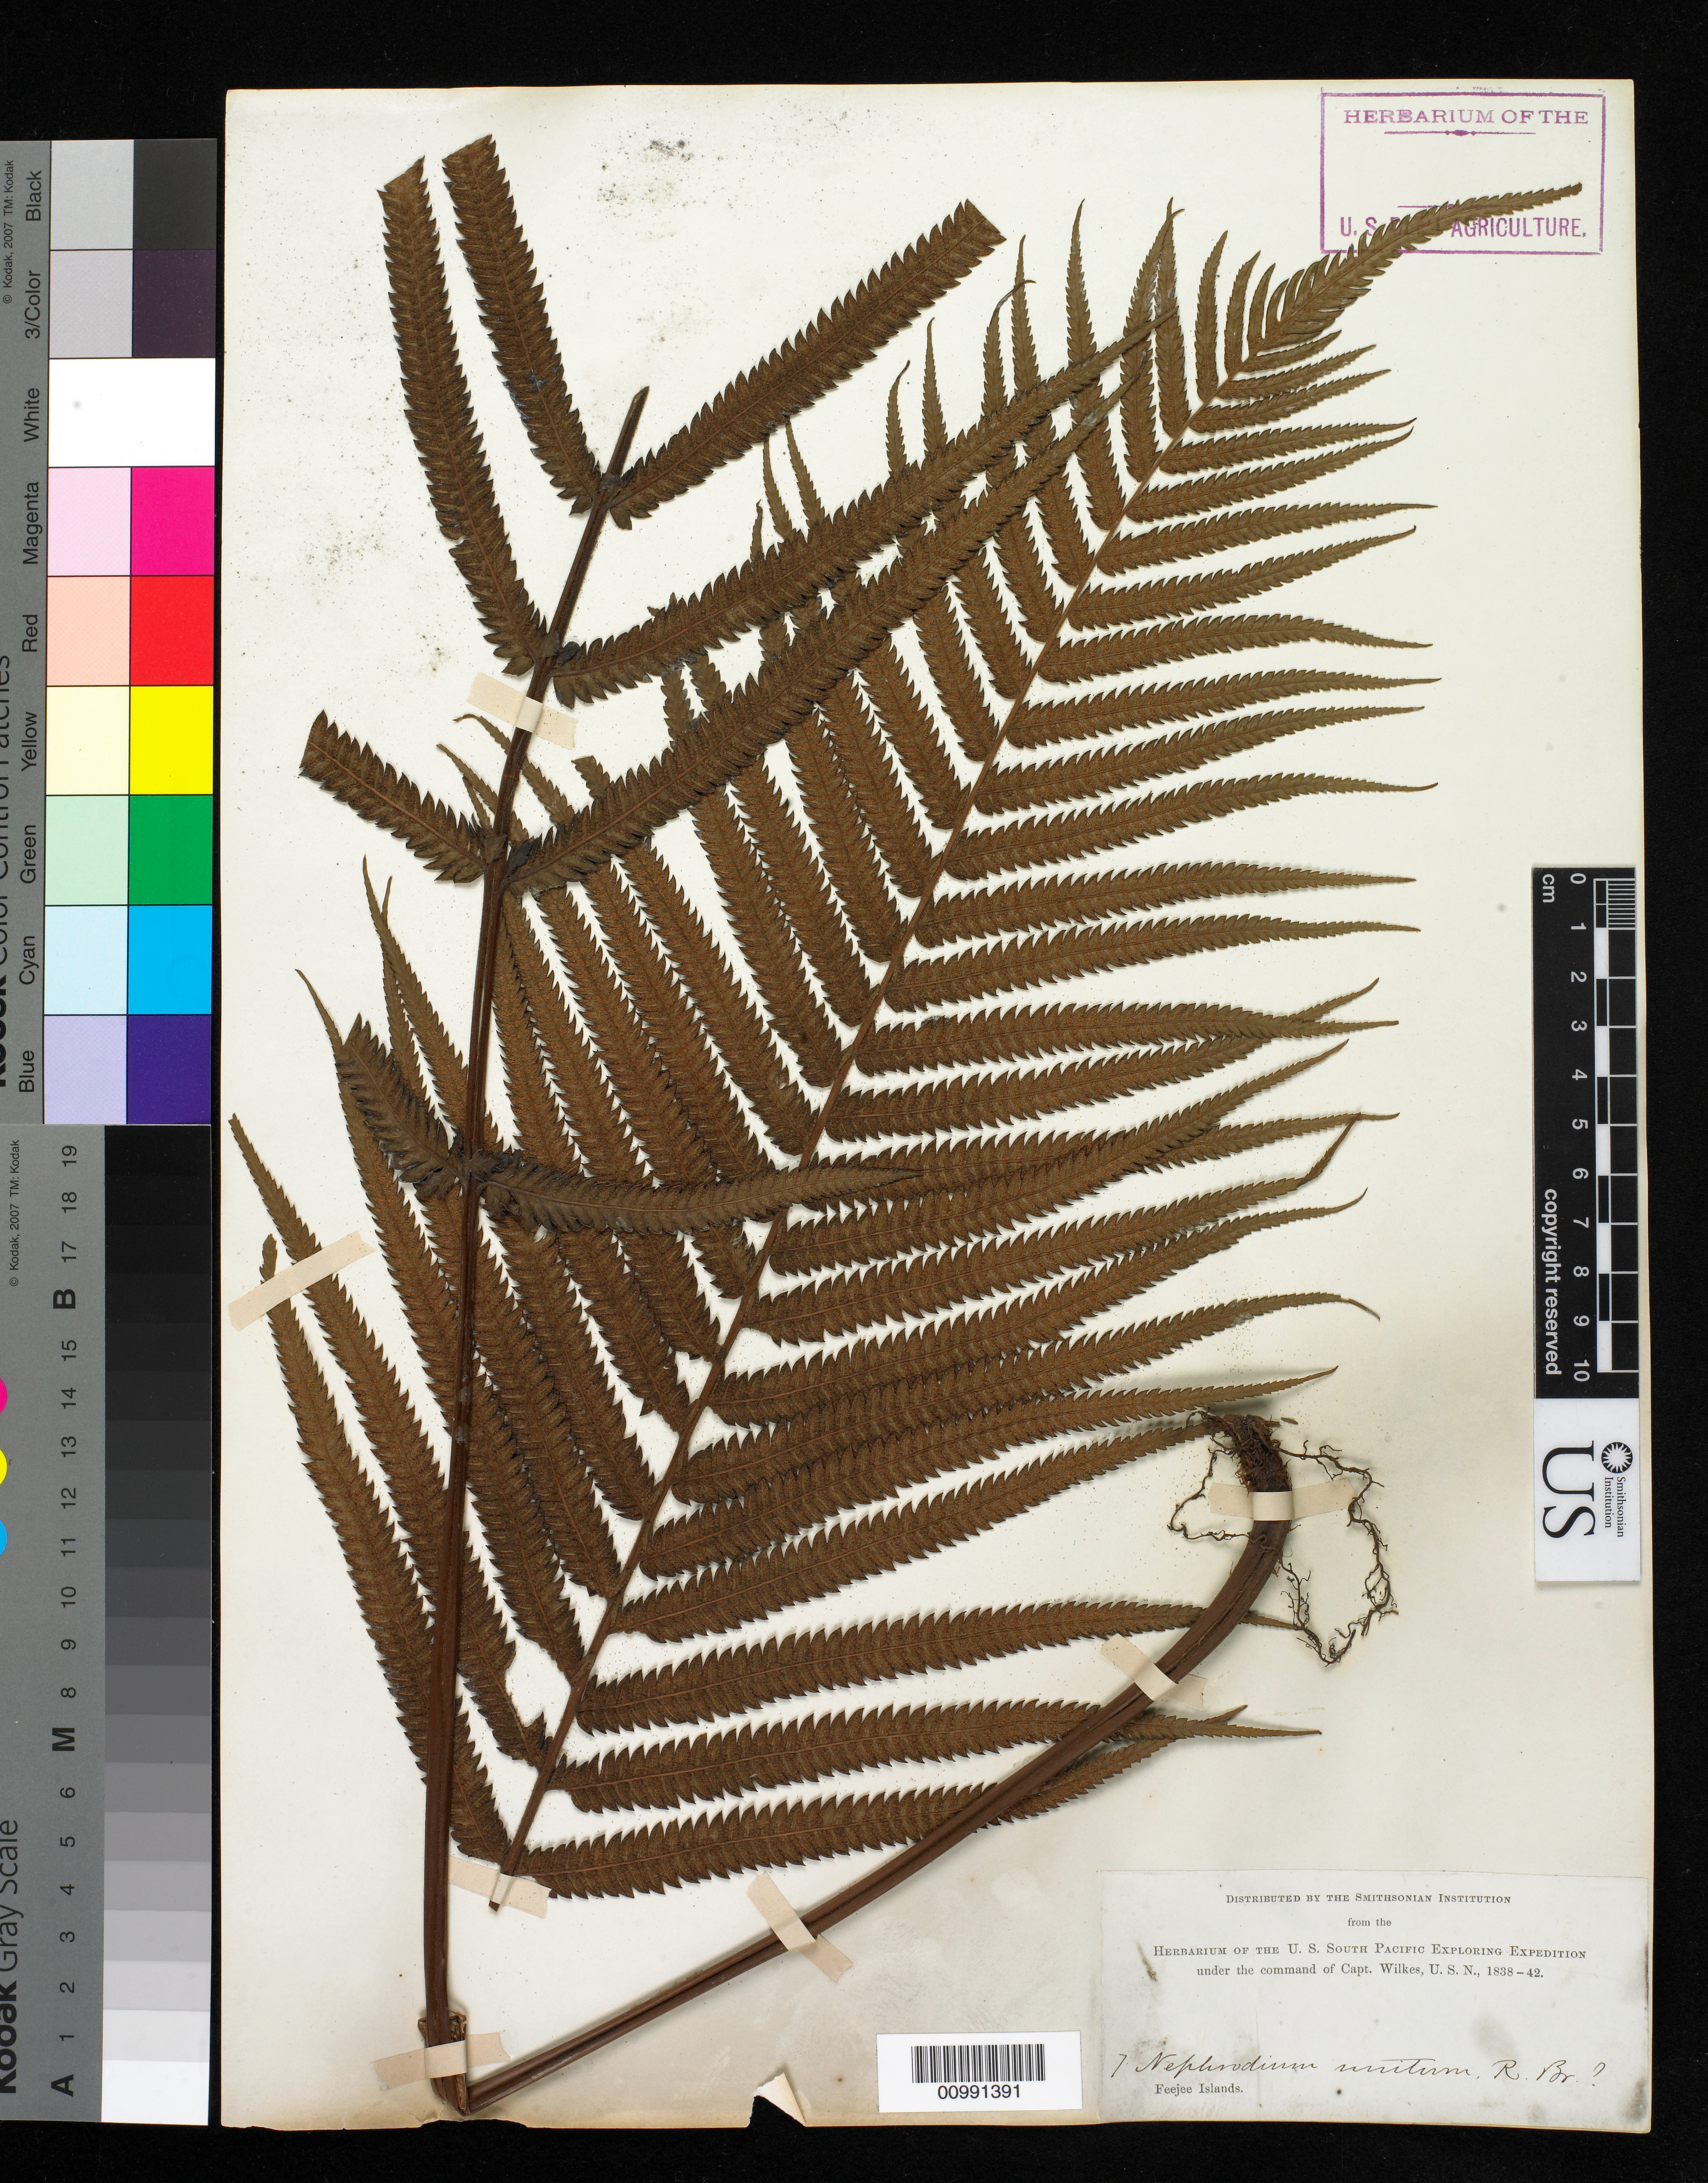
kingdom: Plantae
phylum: Tracheophyta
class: Polypodiopsida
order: Polypodiales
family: Thelypteridaceae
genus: Sphaerostephanos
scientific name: Sphaerostephanos invisus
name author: (G. Forst.) Holttum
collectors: Wilkes Explor. Exped.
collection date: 1838/1842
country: Fiji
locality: Feejee Islands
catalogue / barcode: US 98712